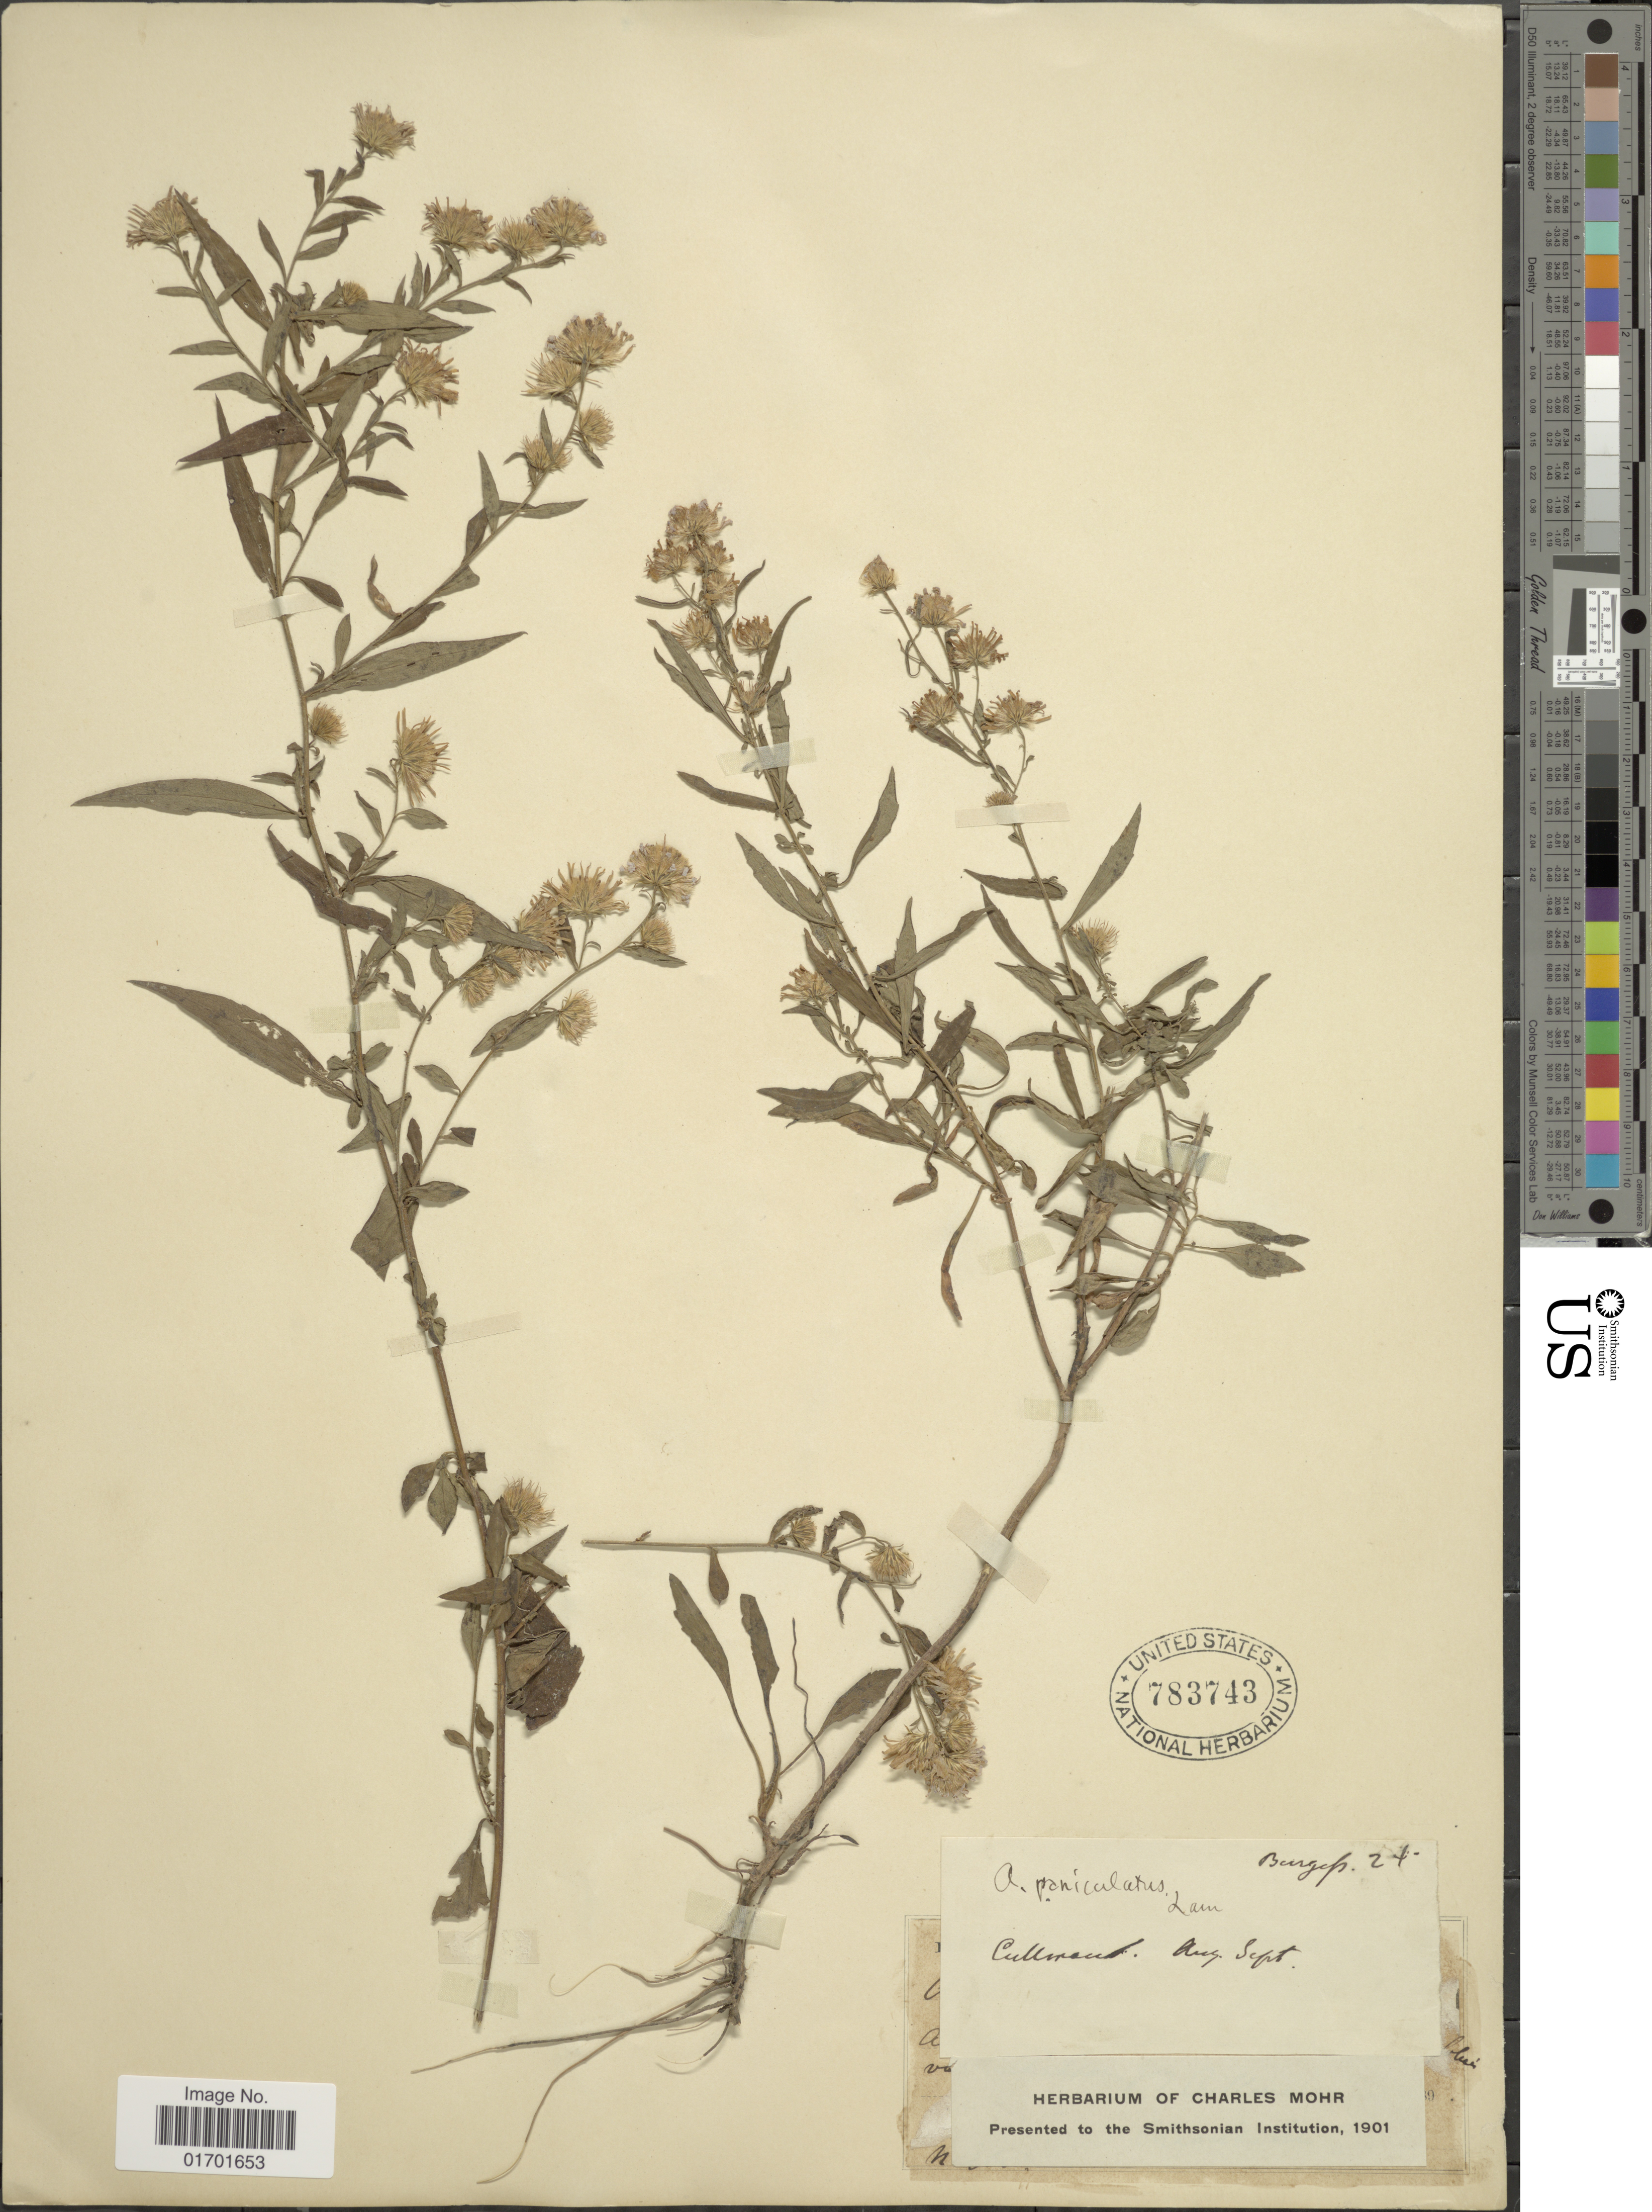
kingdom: Plantae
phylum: Tracheophyta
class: Magnoliopsida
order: Asterales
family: Asteraceae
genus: Symphyotrichum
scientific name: Symphyotrichum lanceolatum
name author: (Willd.) G.L. Nesom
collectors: ex herb. Charles Mohr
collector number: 24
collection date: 1901-08/1901-09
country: United States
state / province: Alabama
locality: Cullman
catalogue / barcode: US 783743